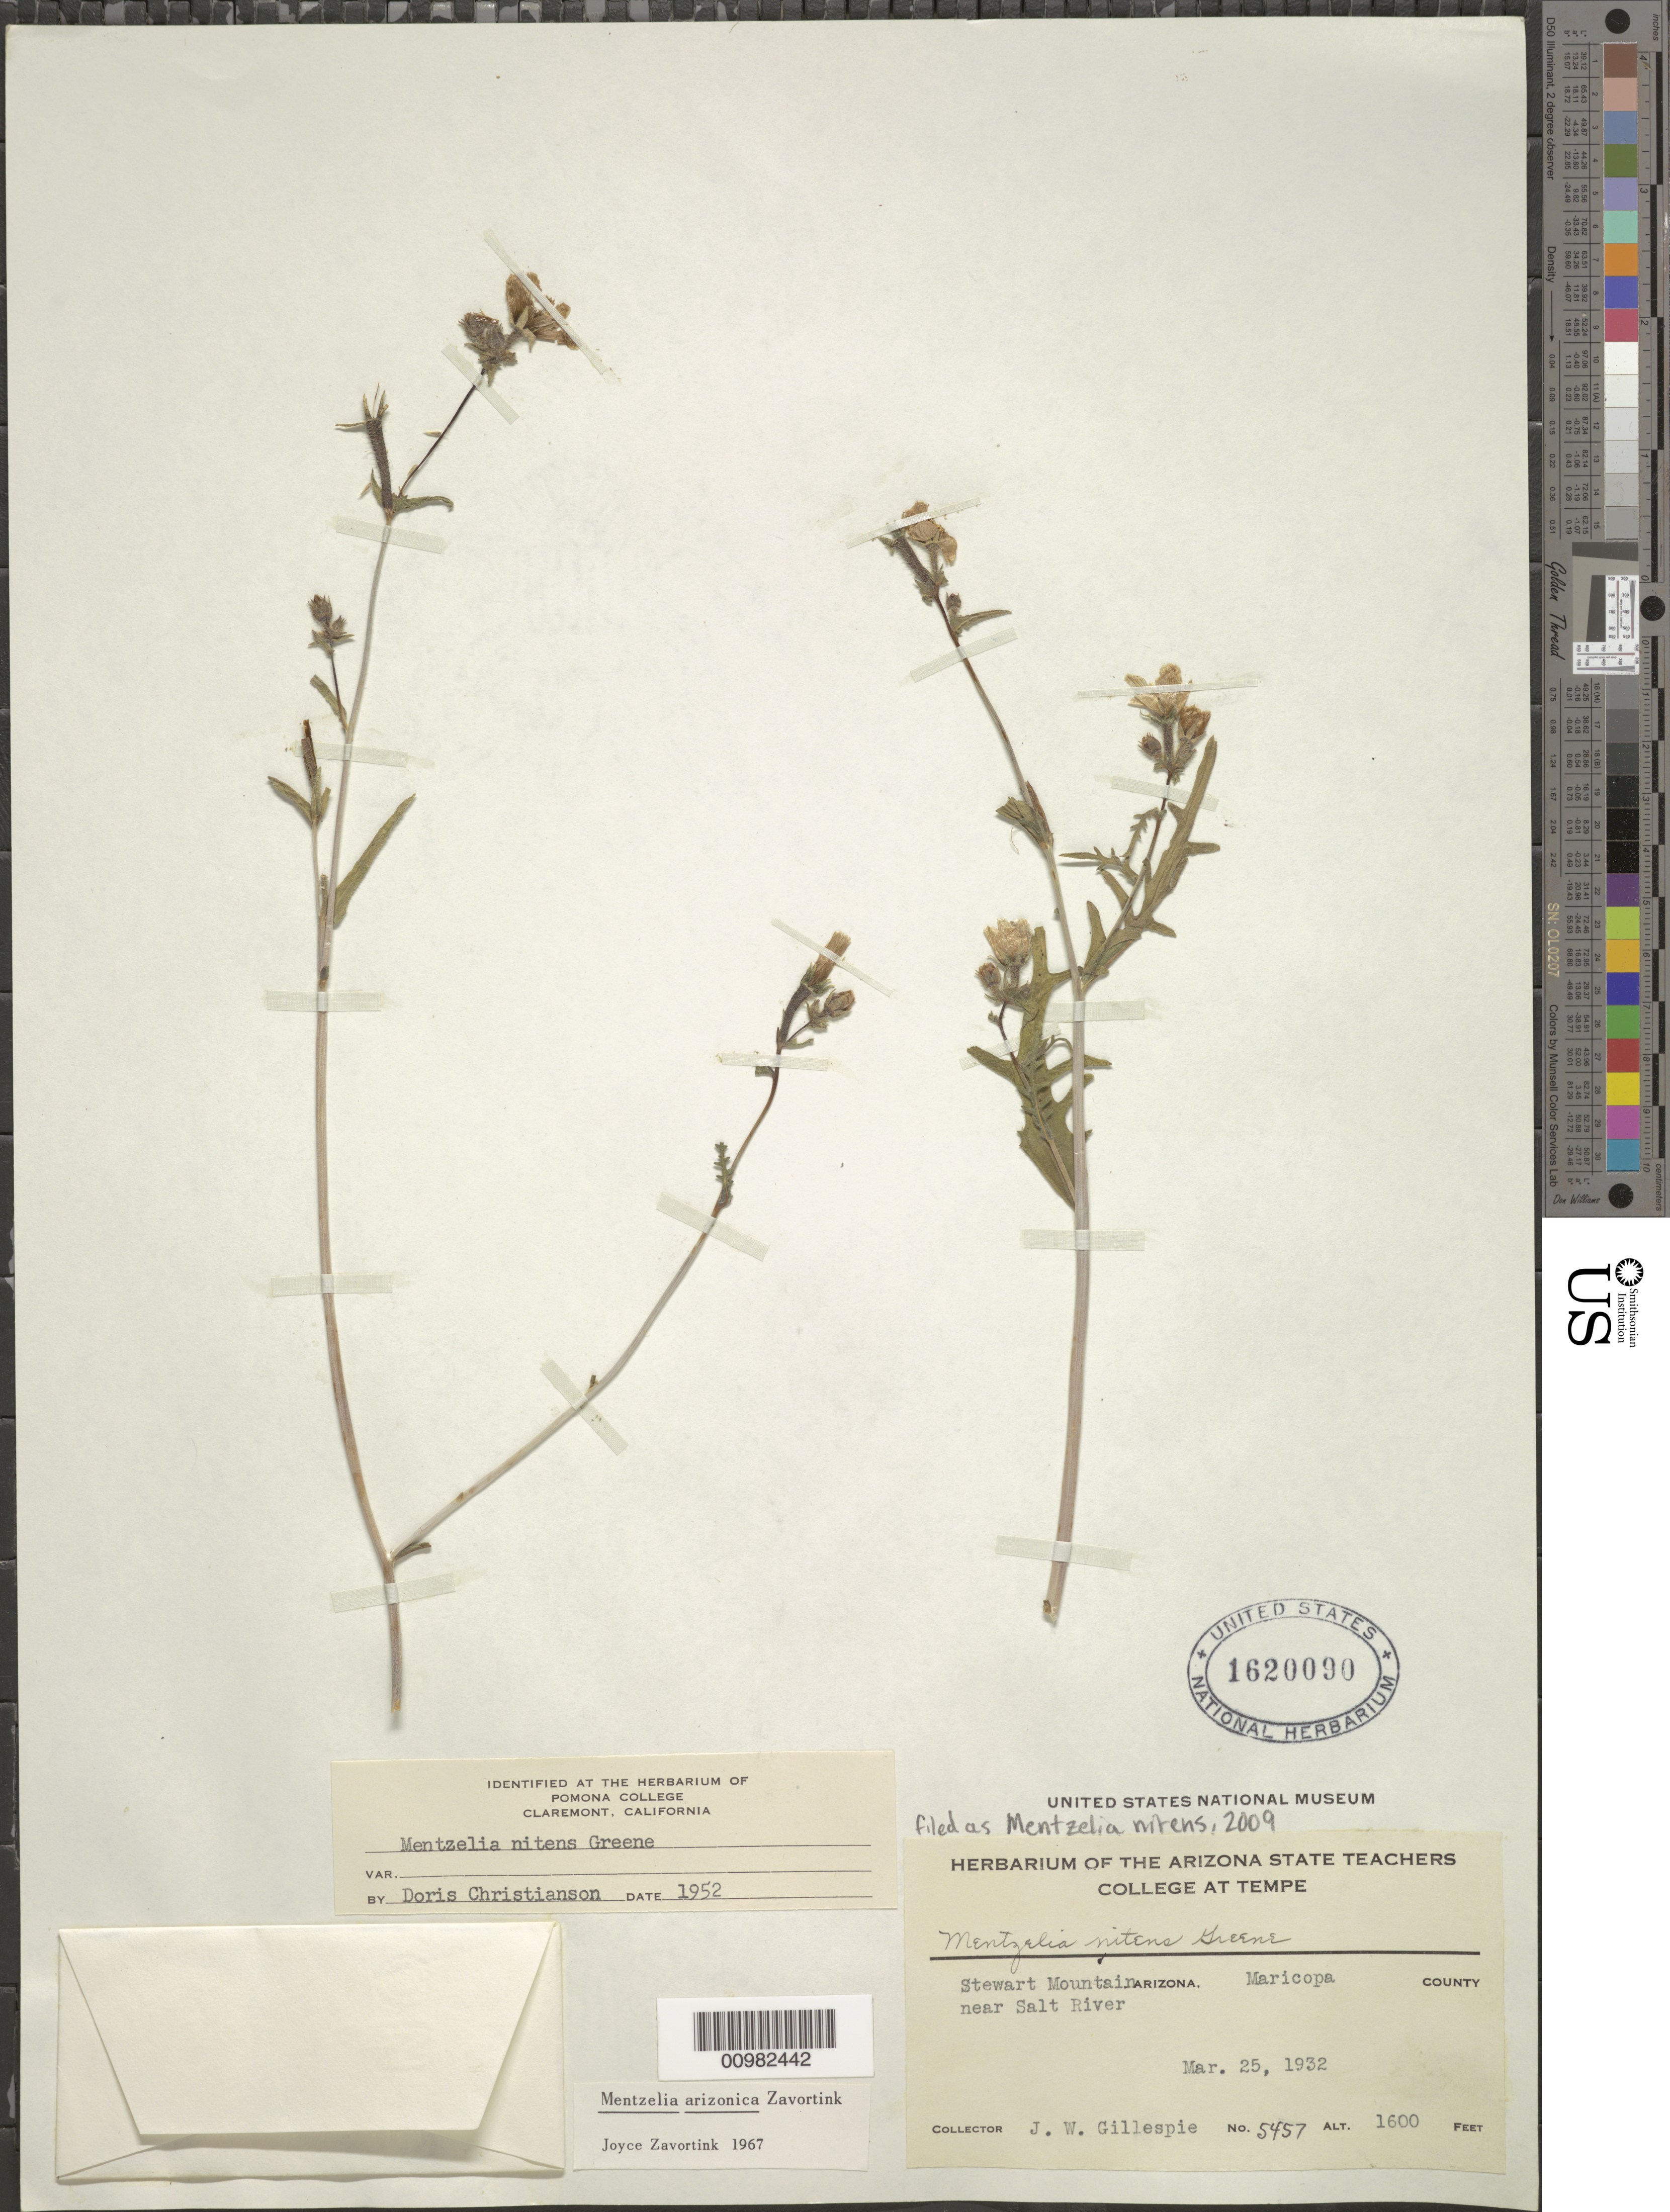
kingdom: Plantae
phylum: Tracheophyta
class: Magnoliopsida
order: Cornales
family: Loasaceae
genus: Mentzelia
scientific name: Mentzelia nitens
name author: Greene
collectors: J. W. Gillespie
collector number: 5457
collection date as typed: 25 Mar 1932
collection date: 1932-03-25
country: United States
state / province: Arizona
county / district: Maricopa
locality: Stewart Mt. near Salt River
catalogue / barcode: US 1620090